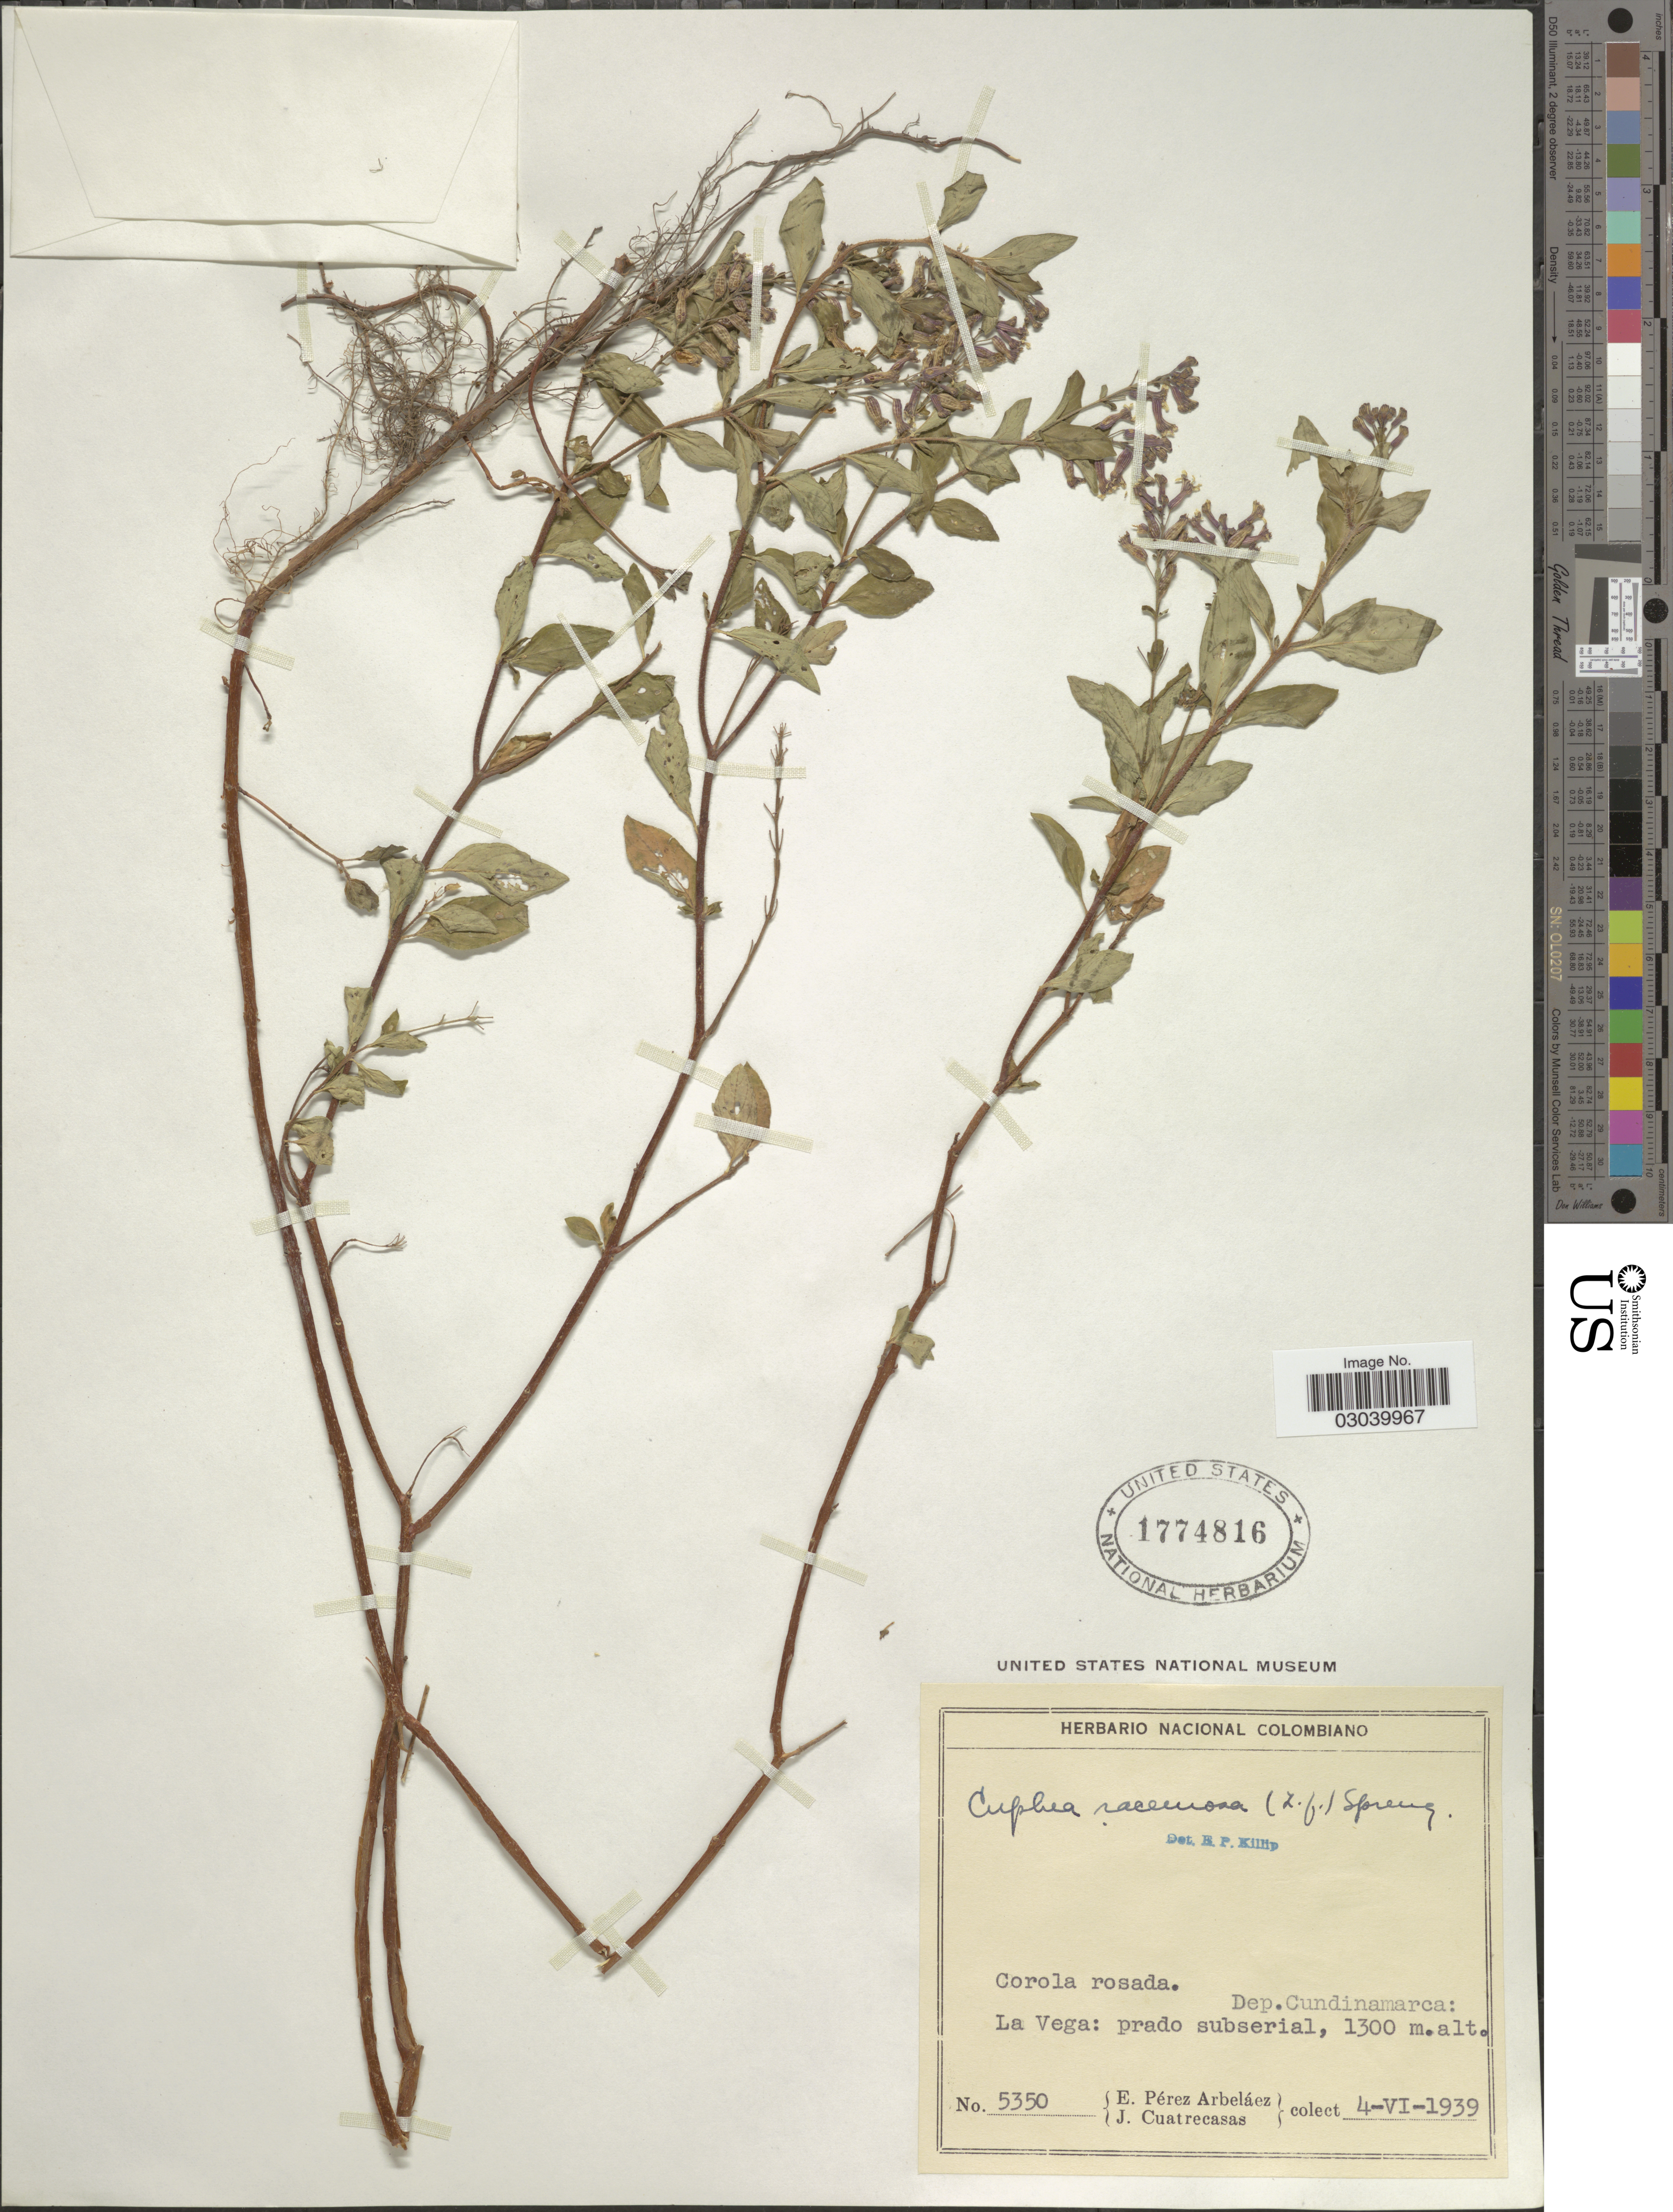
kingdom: Plantae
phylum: Tracheophyta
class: Magnoliopsida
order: Myrtales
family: Lythraceae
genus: Cuphea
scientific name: Cuphea racemosa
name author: (L. f.) Spreng.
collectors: E. Pérez Arbeláez & J. Cuatrecasas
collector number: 5350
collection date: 1939-06-04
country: Colombia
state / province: Cundinamarca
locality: Dep. Cundinamarca: La Vega: prado subserial.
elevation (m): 1300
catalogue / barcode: US 1774816